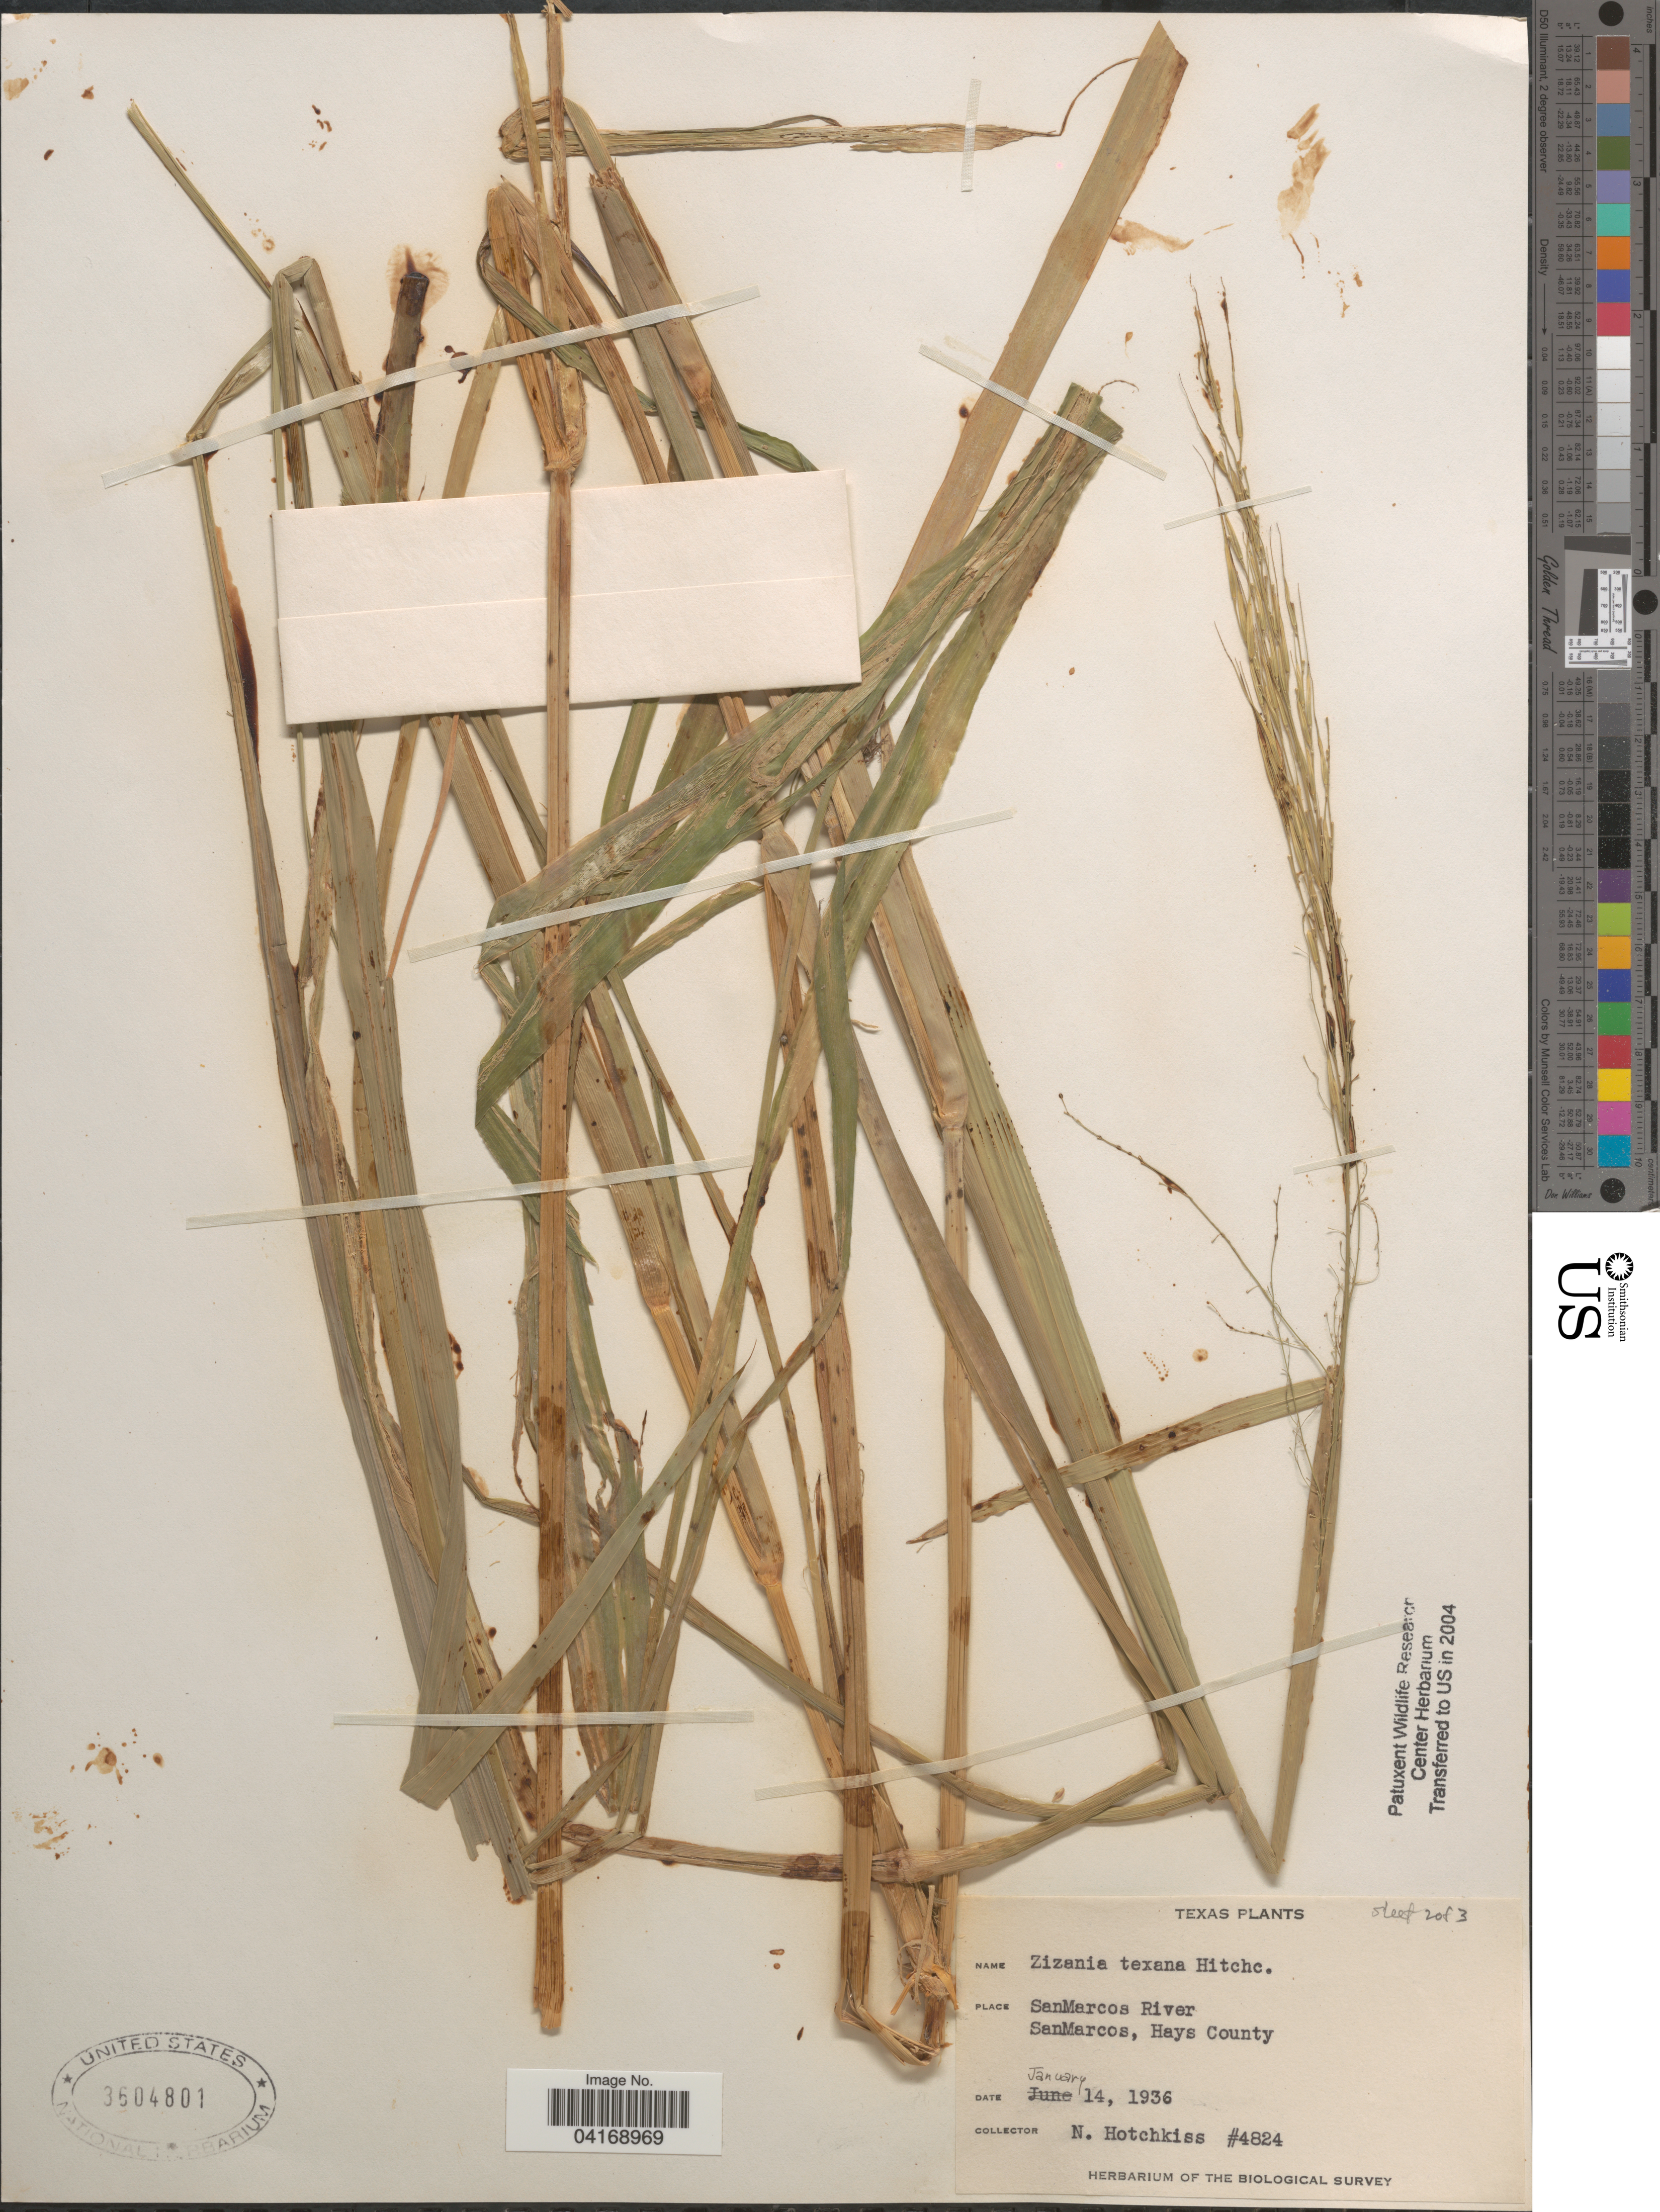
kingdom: Plantae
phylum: Tracheophyta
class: Liliopsida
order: Poales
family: Poaceae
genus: Zizania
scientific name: Zizania texana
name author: Hitchc.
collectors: N. Hotchkiss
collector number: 4824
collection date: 1936-01-14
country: United States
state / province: Texas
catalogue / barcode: US 3604801